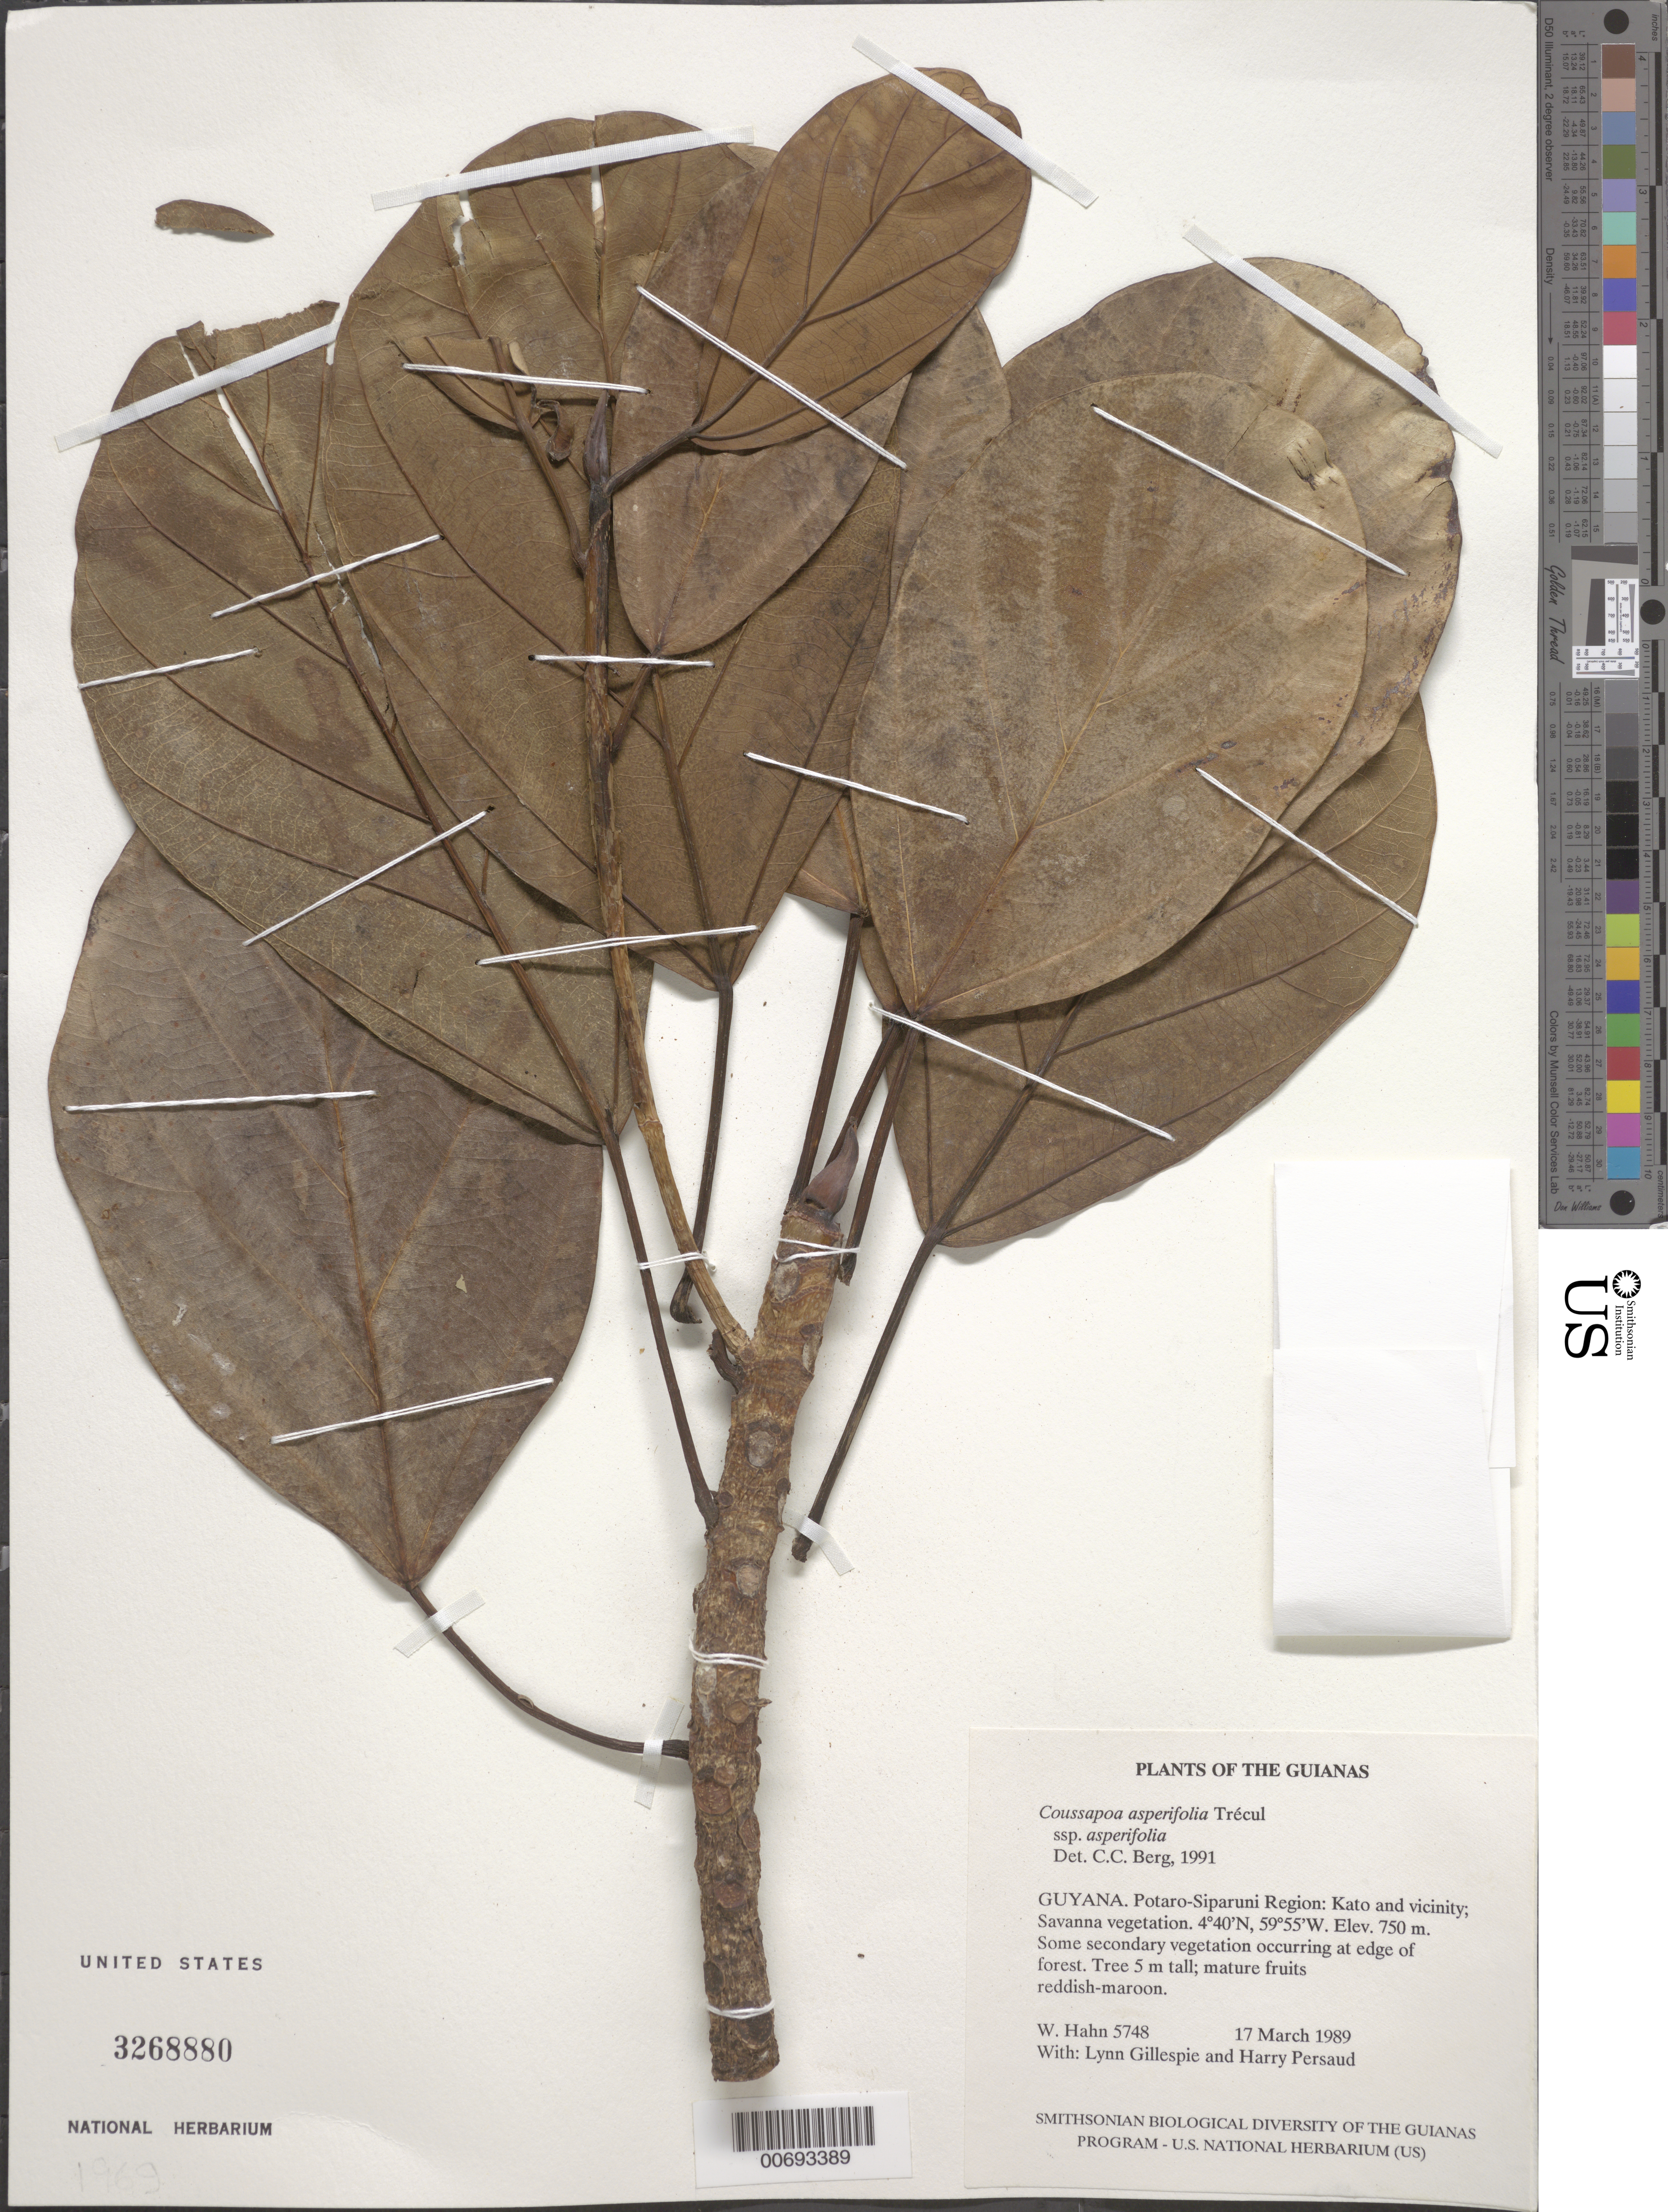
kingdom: Plantae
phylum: Tracheophyta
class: Magnoliopsida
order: Rosales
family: Urticaceae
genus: Coussapoa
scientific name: Coussapoa asperifolia subsp. asperifolia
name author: Trécul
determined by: Berg, C. C.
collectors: W. Hahn, L. J. Gillespie & H. Persaud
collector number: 5748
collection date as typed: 17 March 1989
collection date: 1989-03-17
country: Guyana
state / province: Potaro-Siparuni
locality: Kato and vicinity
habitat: Savanna vegetation. Some secondary vegetation occurring at edge of forest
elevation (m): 750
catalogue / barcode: US 3268880